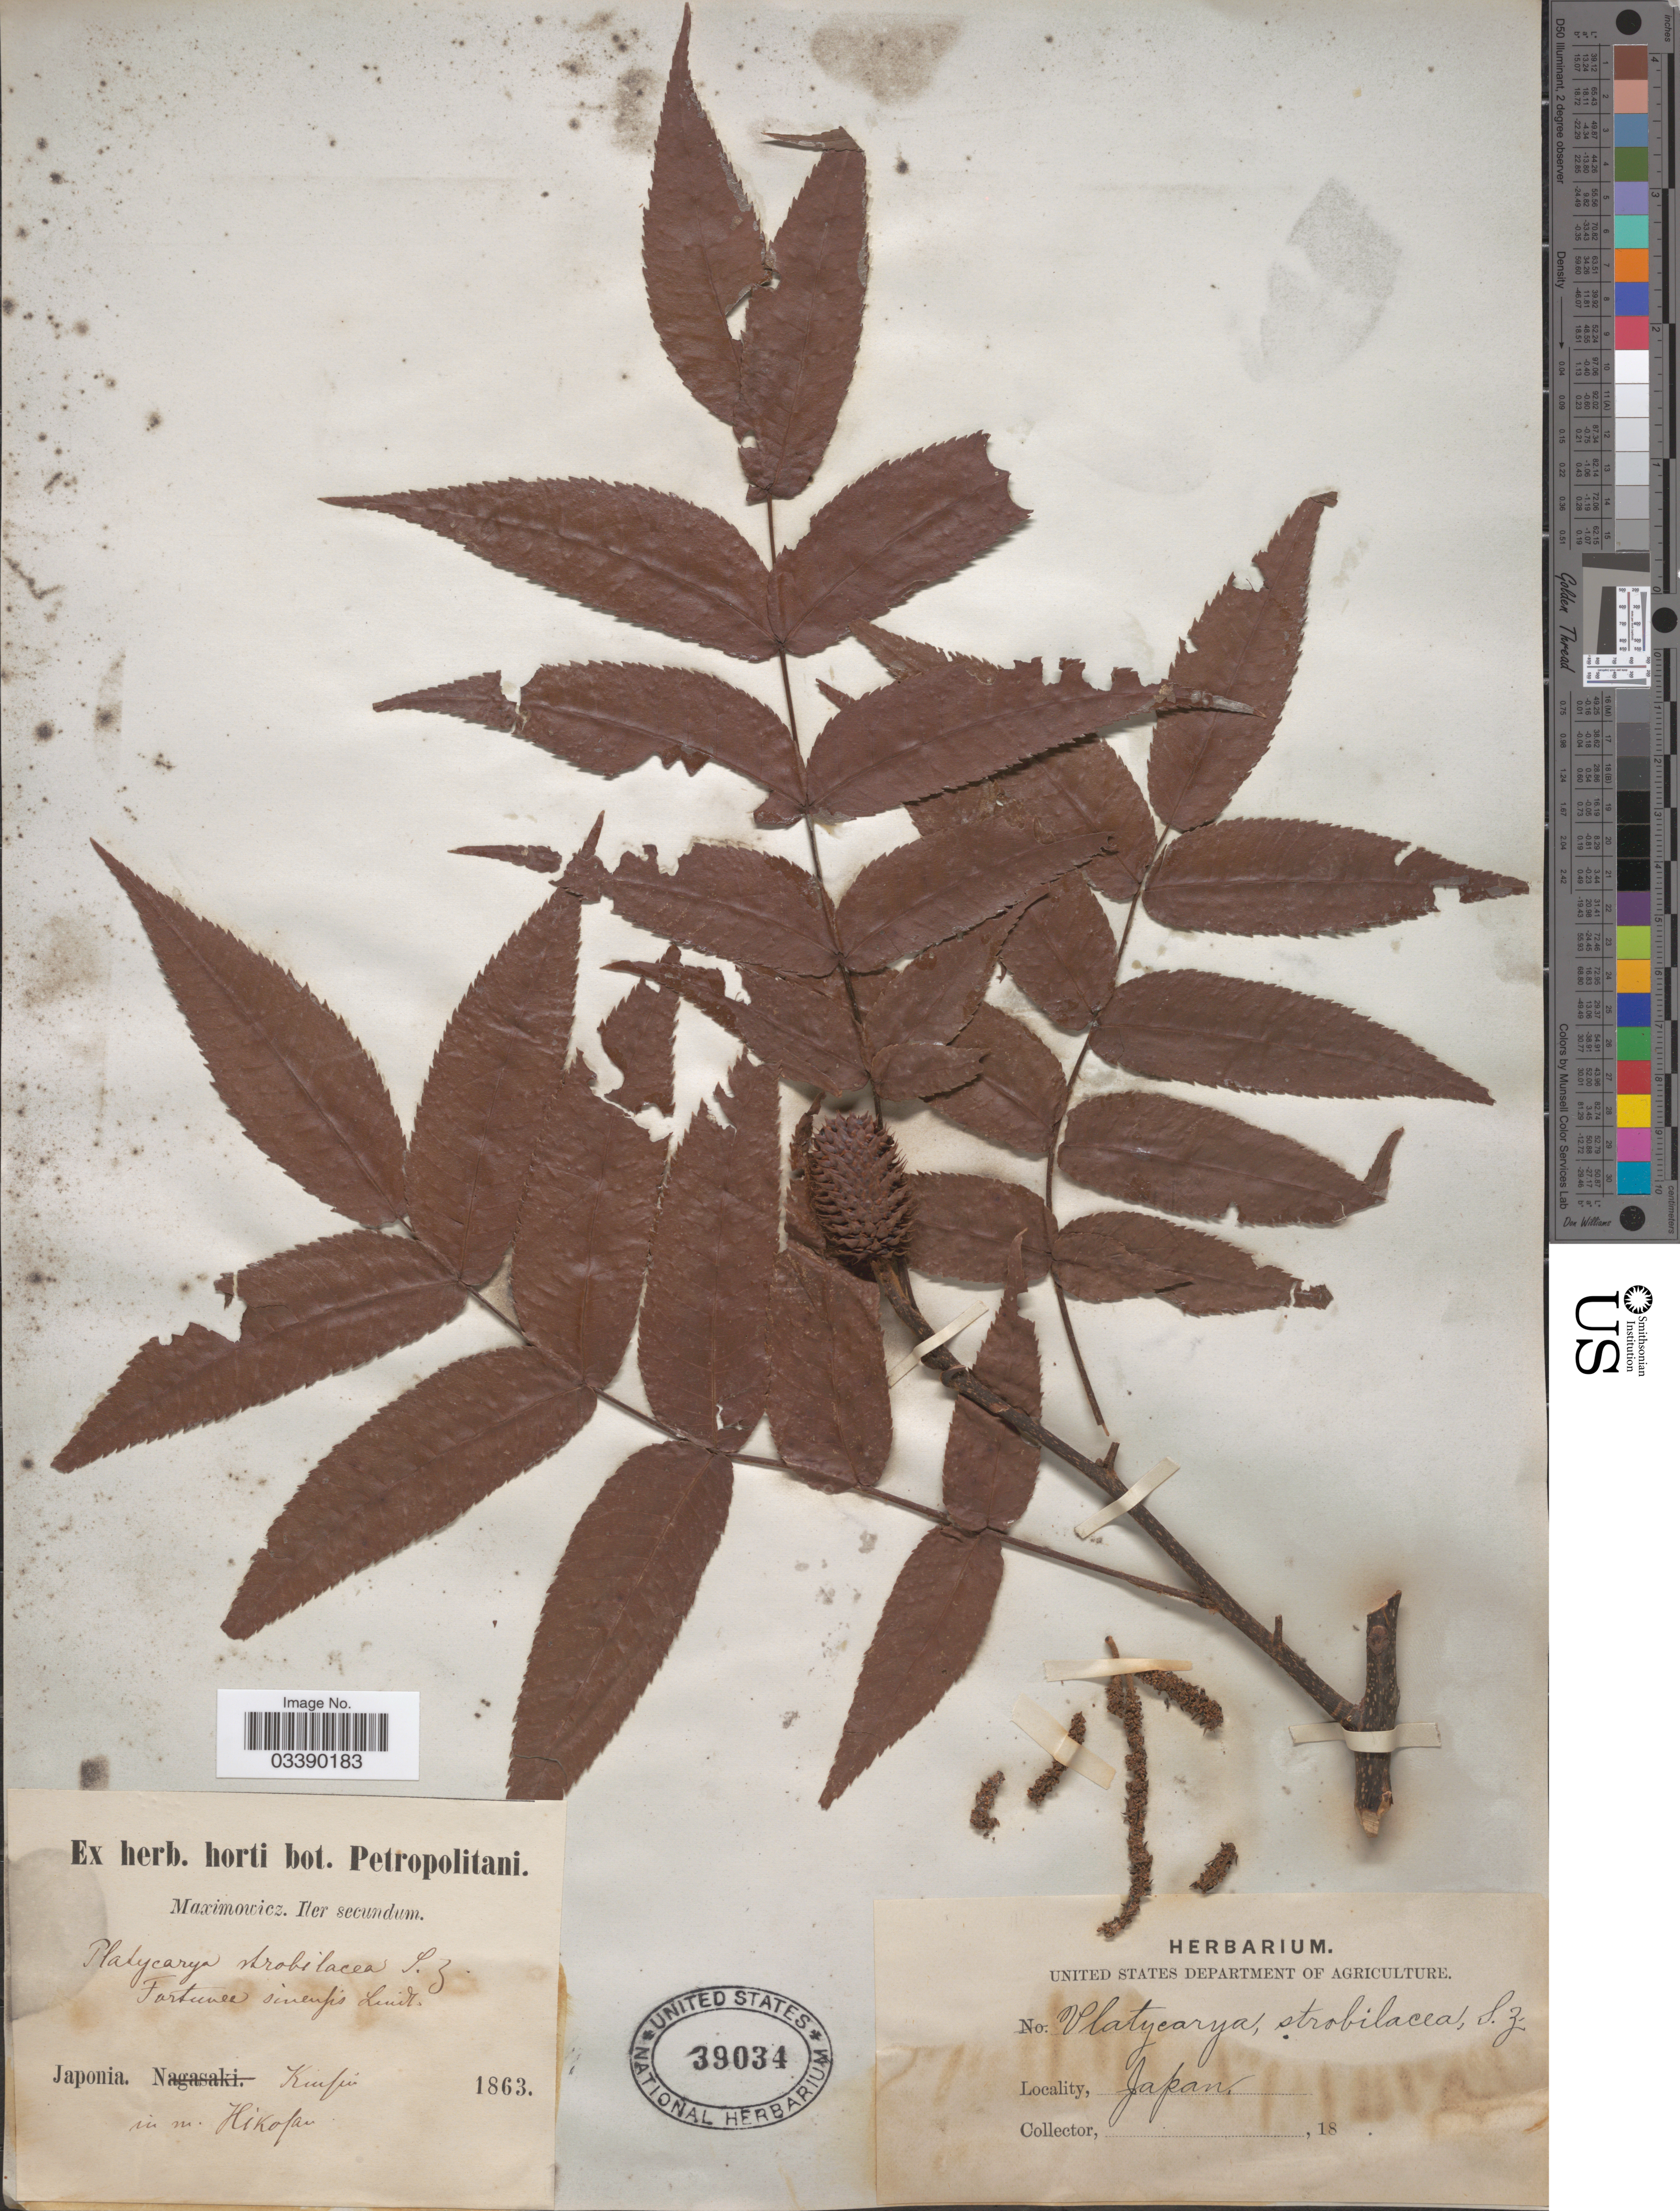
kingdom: Plantae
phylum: Tracheophyta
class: Magnoliopsida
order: Fagales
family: Juglandaceae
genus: Platycarya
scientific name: Platycarya strobilacea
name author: Siebold & Zucc.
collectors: Maximowicz, --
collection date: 1863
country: Japan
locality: Kiusu in m. Hikosan.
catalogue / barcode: US 39034